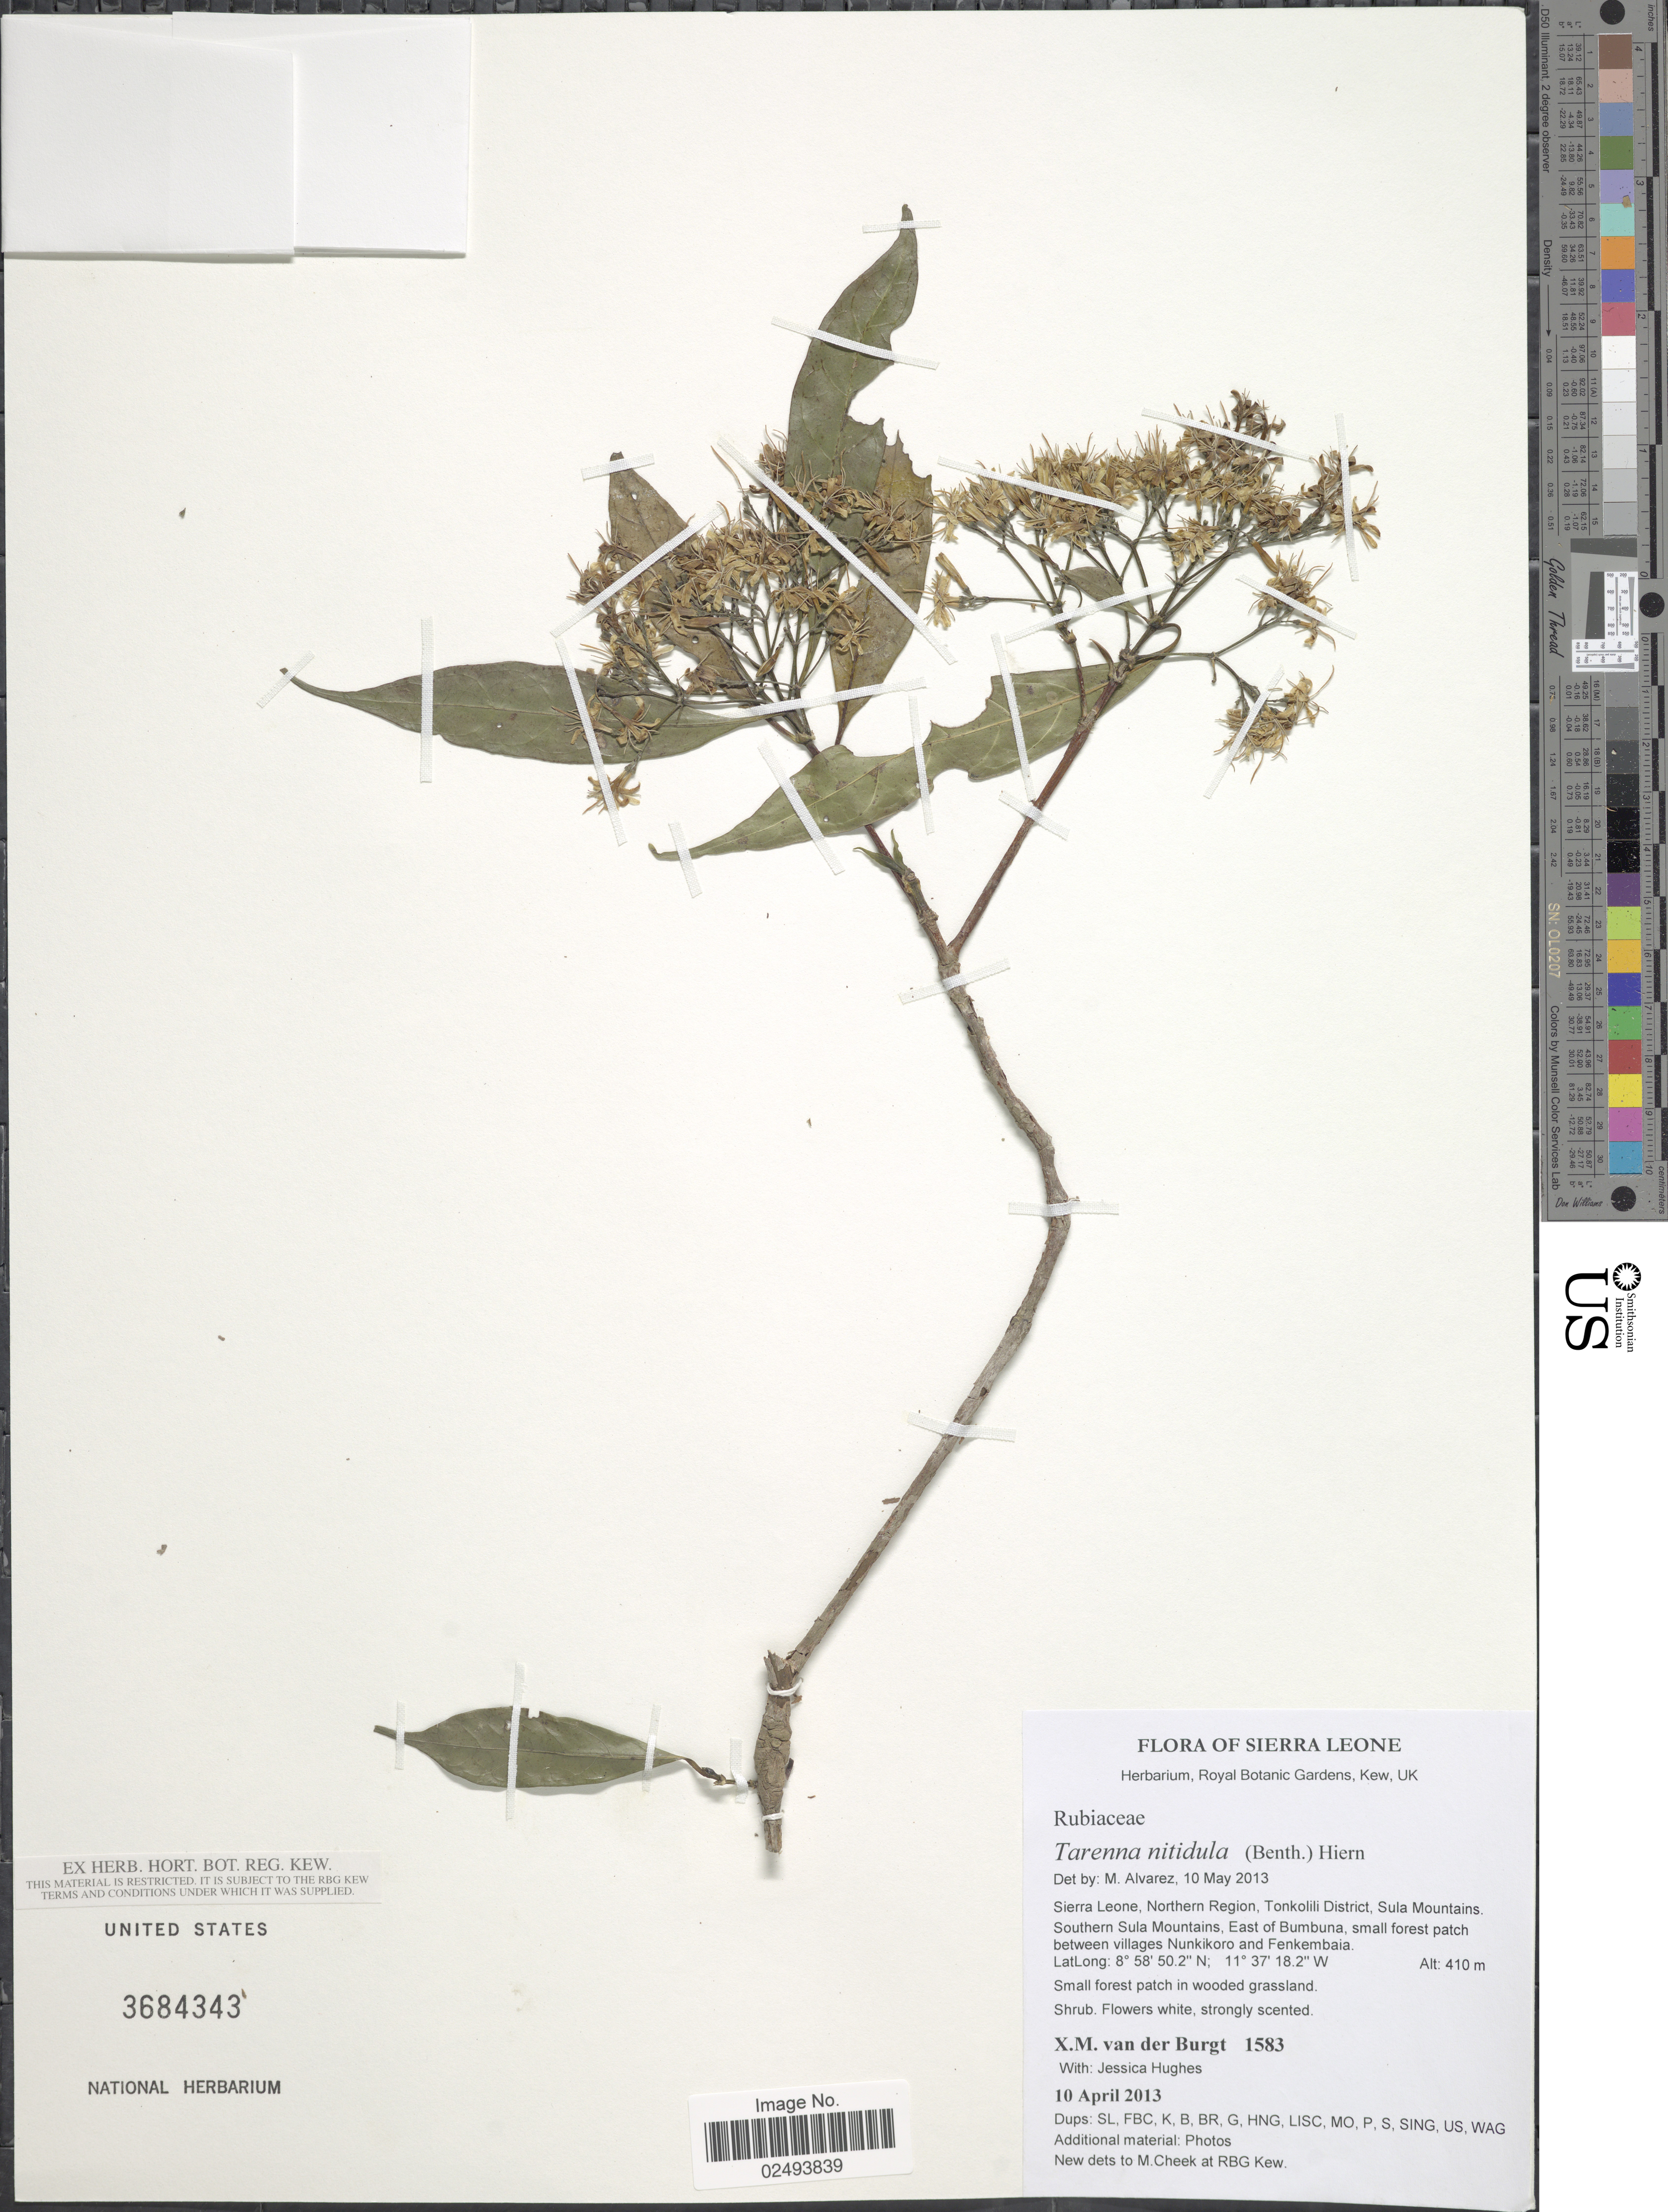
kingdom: Plantae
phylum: Tracheophyta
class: Magnoliopsida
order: Gentianales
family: Rubiaceae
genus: Tarenna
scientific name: Tarenna nitidula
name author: (Benth.) Hiern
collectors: X. M. van der Burgt & J. Hughes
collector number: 1583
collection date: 2013-04-10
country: Sierra Leone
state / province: Northern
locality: Sierra Leone, Tonkolili District, Sula Mountains. Southern Sula Mountains, East of Bumbuna, small forest patch between villages Nunkikoro and Fenkembaia.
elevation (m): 410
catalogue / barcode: US 3684343